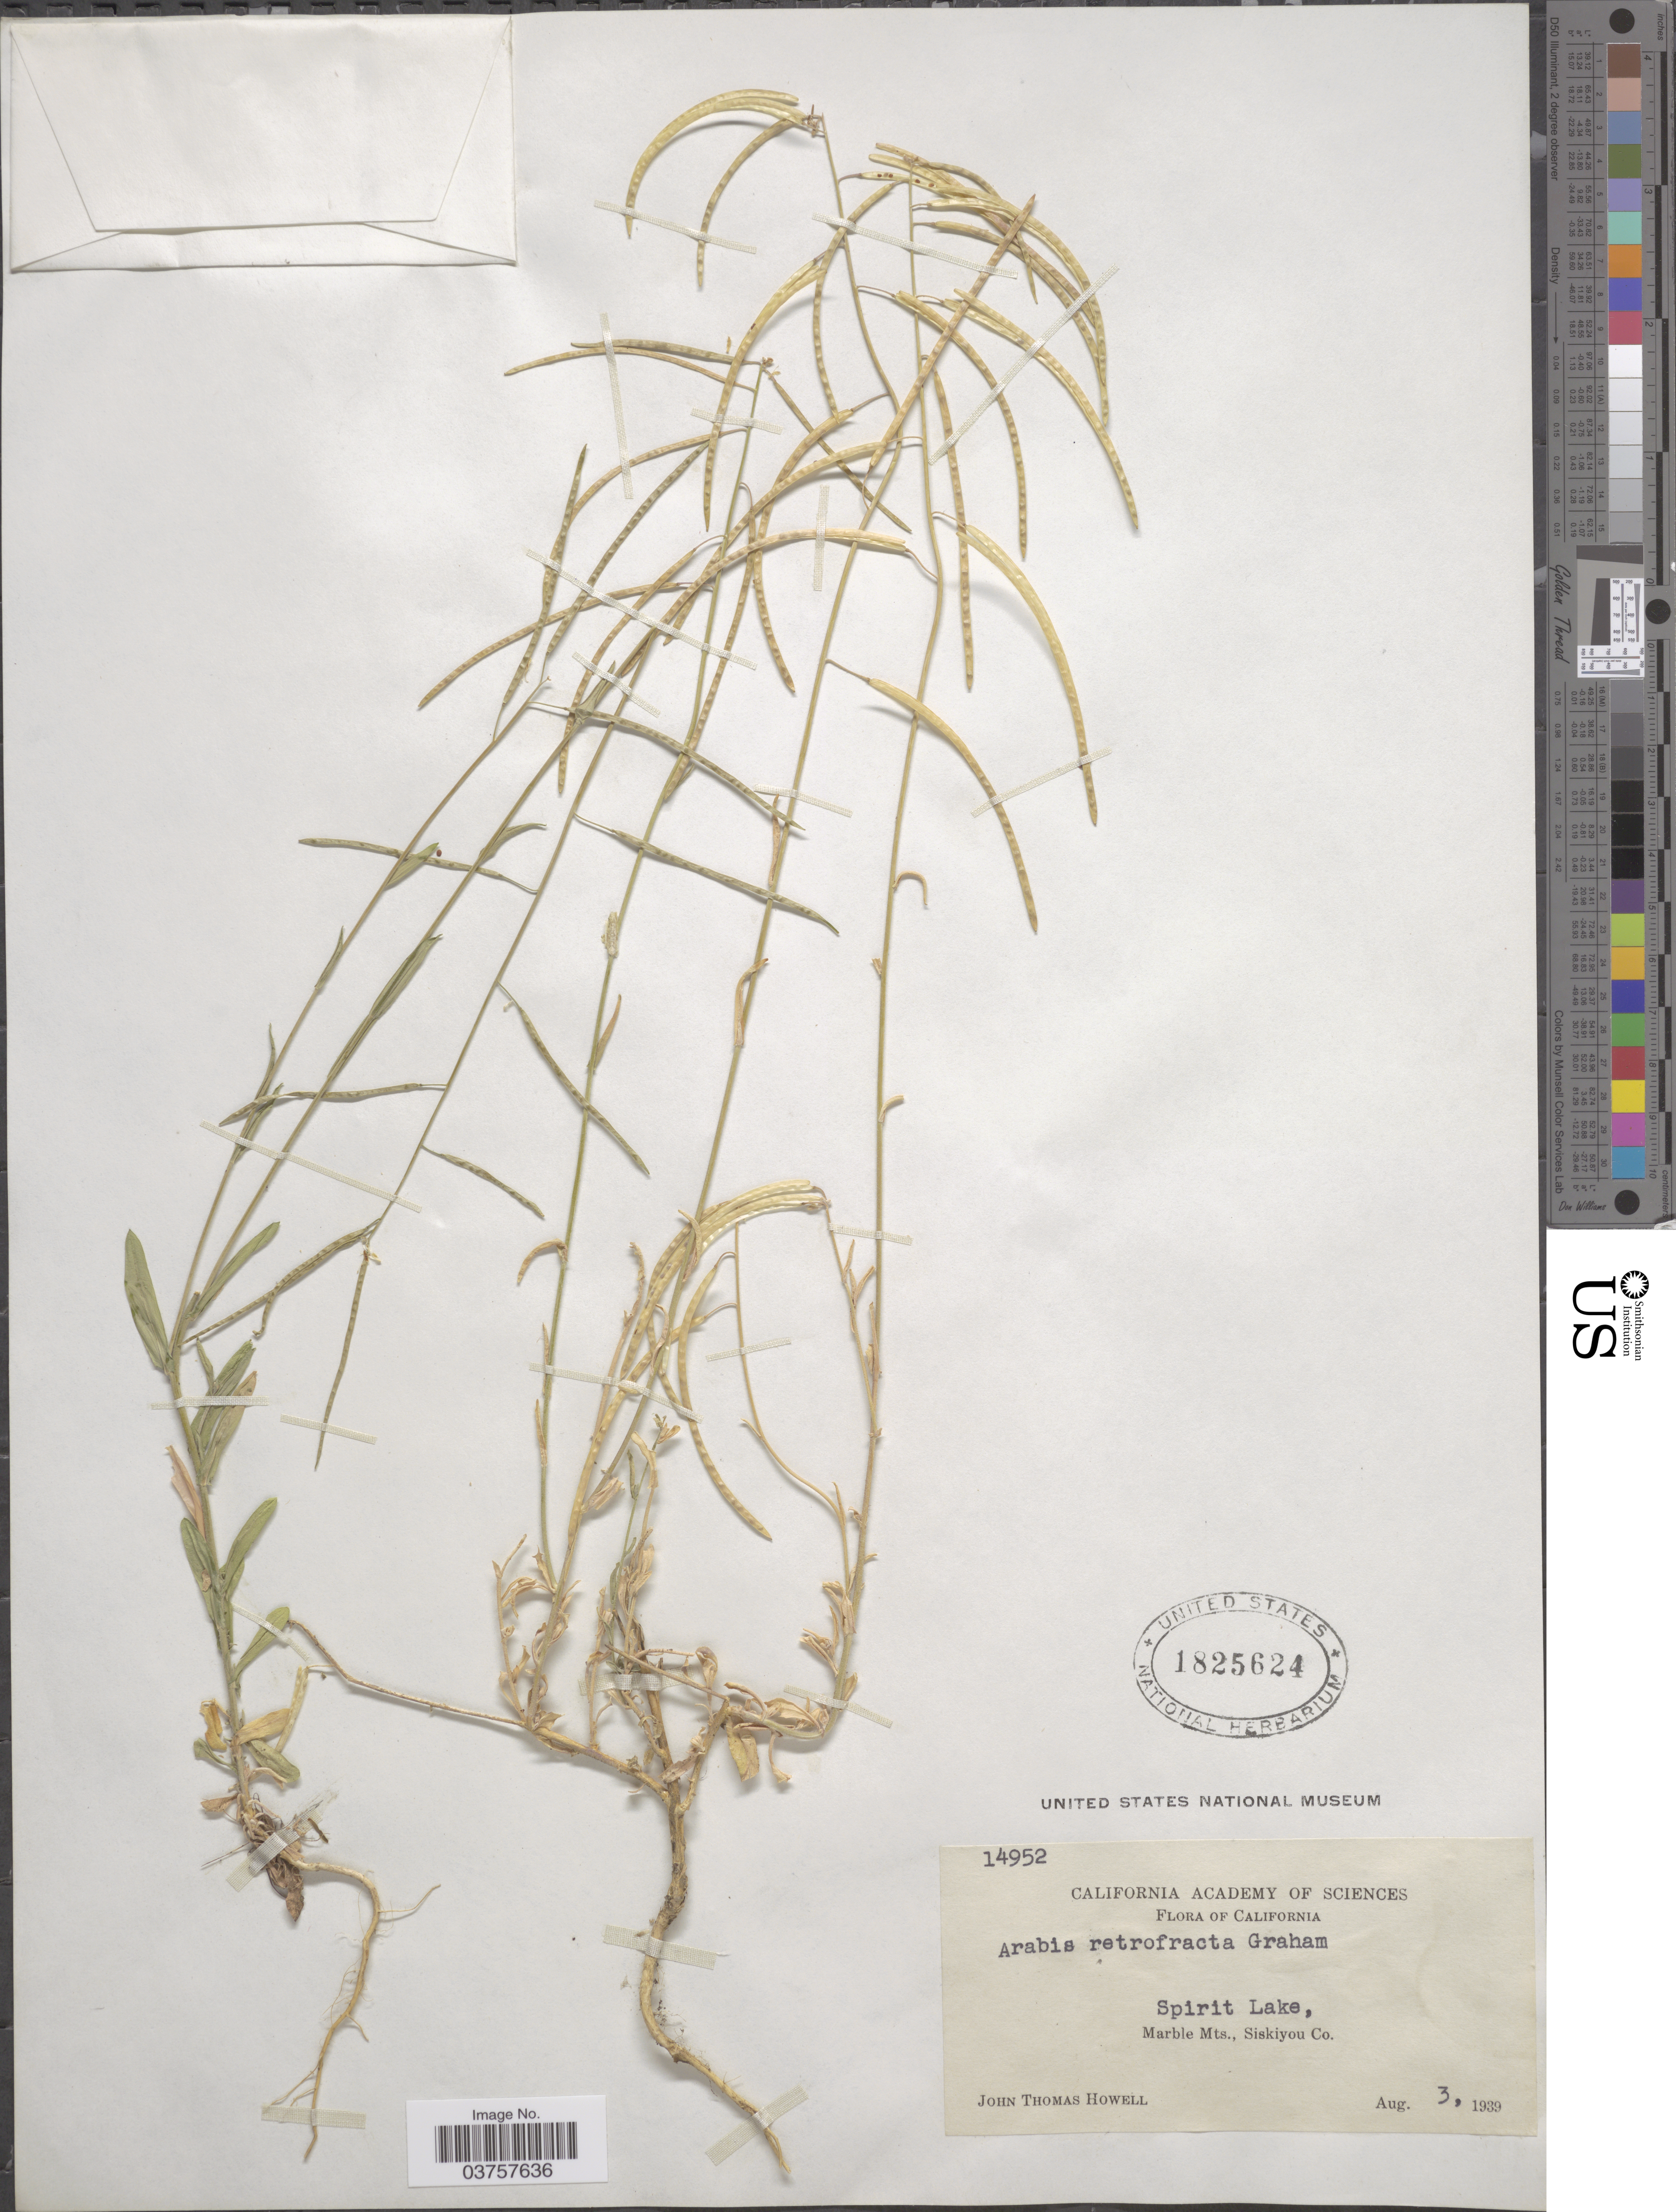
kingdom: Plantae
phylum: Tracheophyta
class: Magnoliopsida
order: Brassicales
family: Brassicaceae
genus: Arabis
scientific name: Arabis holboellii var. retrofracta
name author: Rydb.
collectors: J. T. Howell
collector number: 14952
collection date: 1939-08-03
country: United States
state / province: California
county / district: Siskiyou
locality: Spirit Lake, Marble Mts., Siskiyou Co.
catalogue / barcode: US 1825624